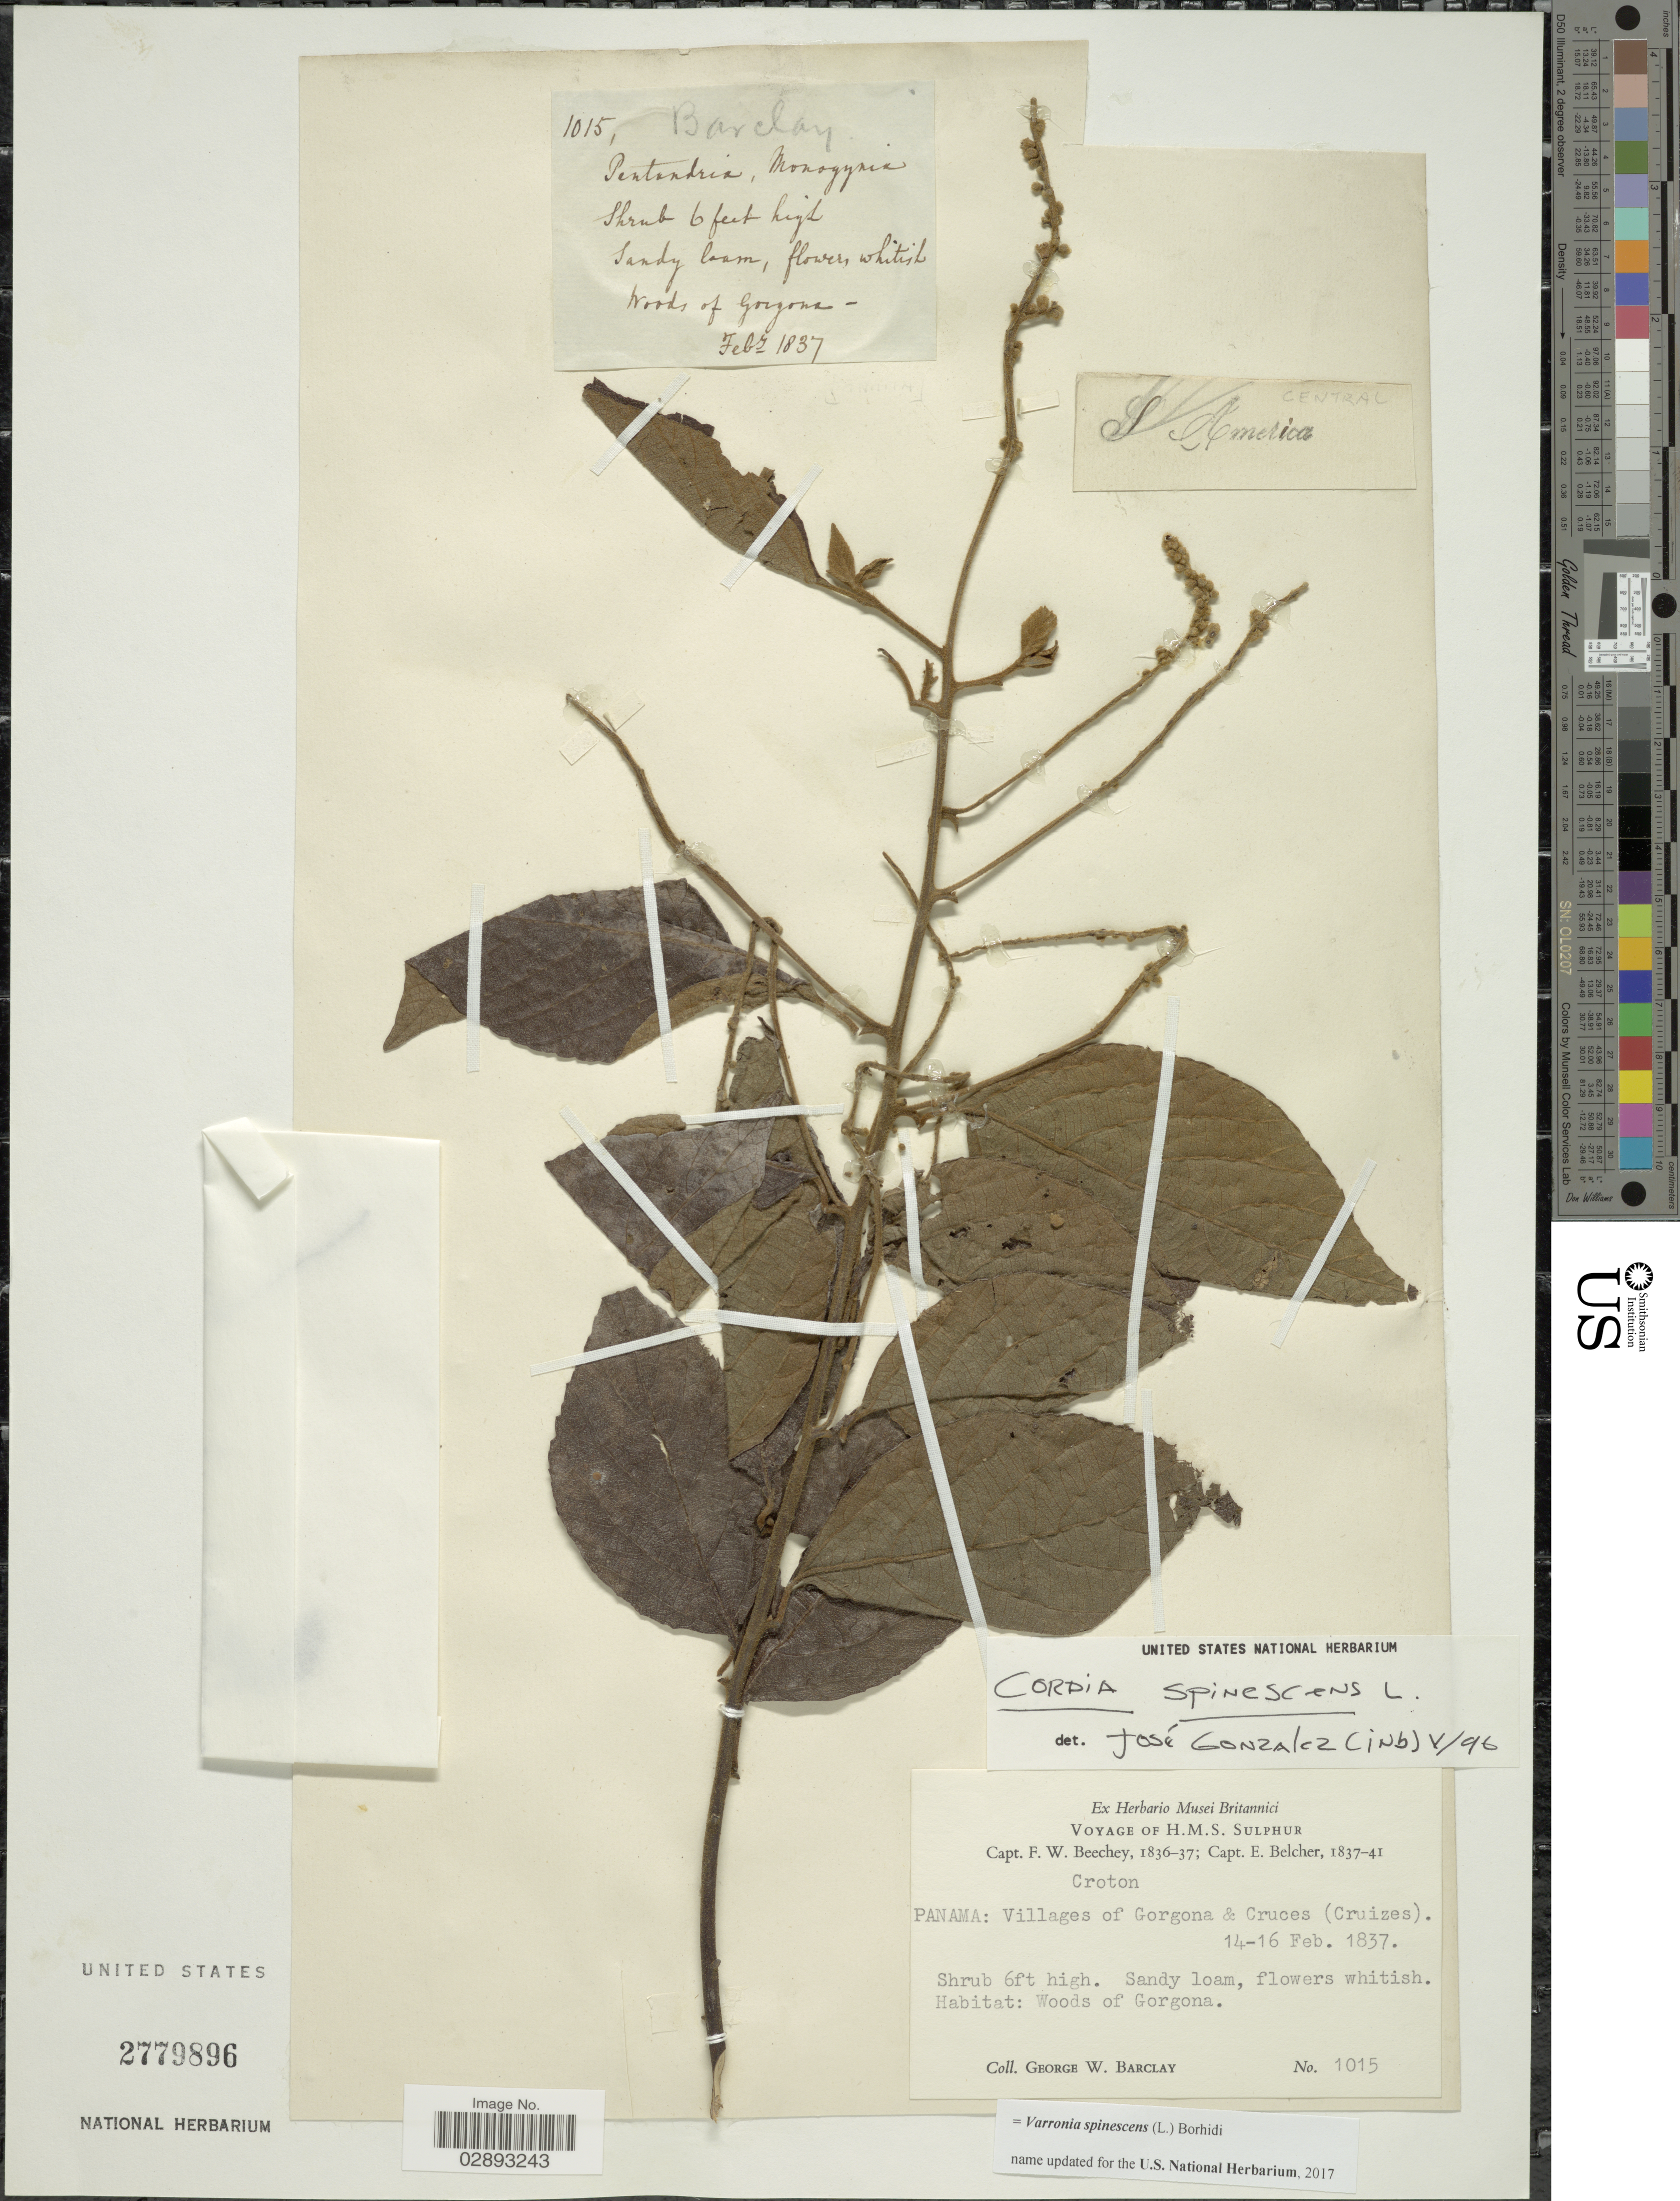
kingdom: Plantae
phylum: Tracheophyta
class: Magnoliopsida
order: Boraginales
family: Cordiaceae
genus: Varronia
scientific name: Varronia spinescens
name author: (L.) Borhidi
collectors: G. W. Barclay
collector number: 1015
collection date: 1837-02-14/1837-02-16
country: Panama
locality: Village of Gorgona & Cruces (Cruizes).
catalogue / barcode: US 2779896